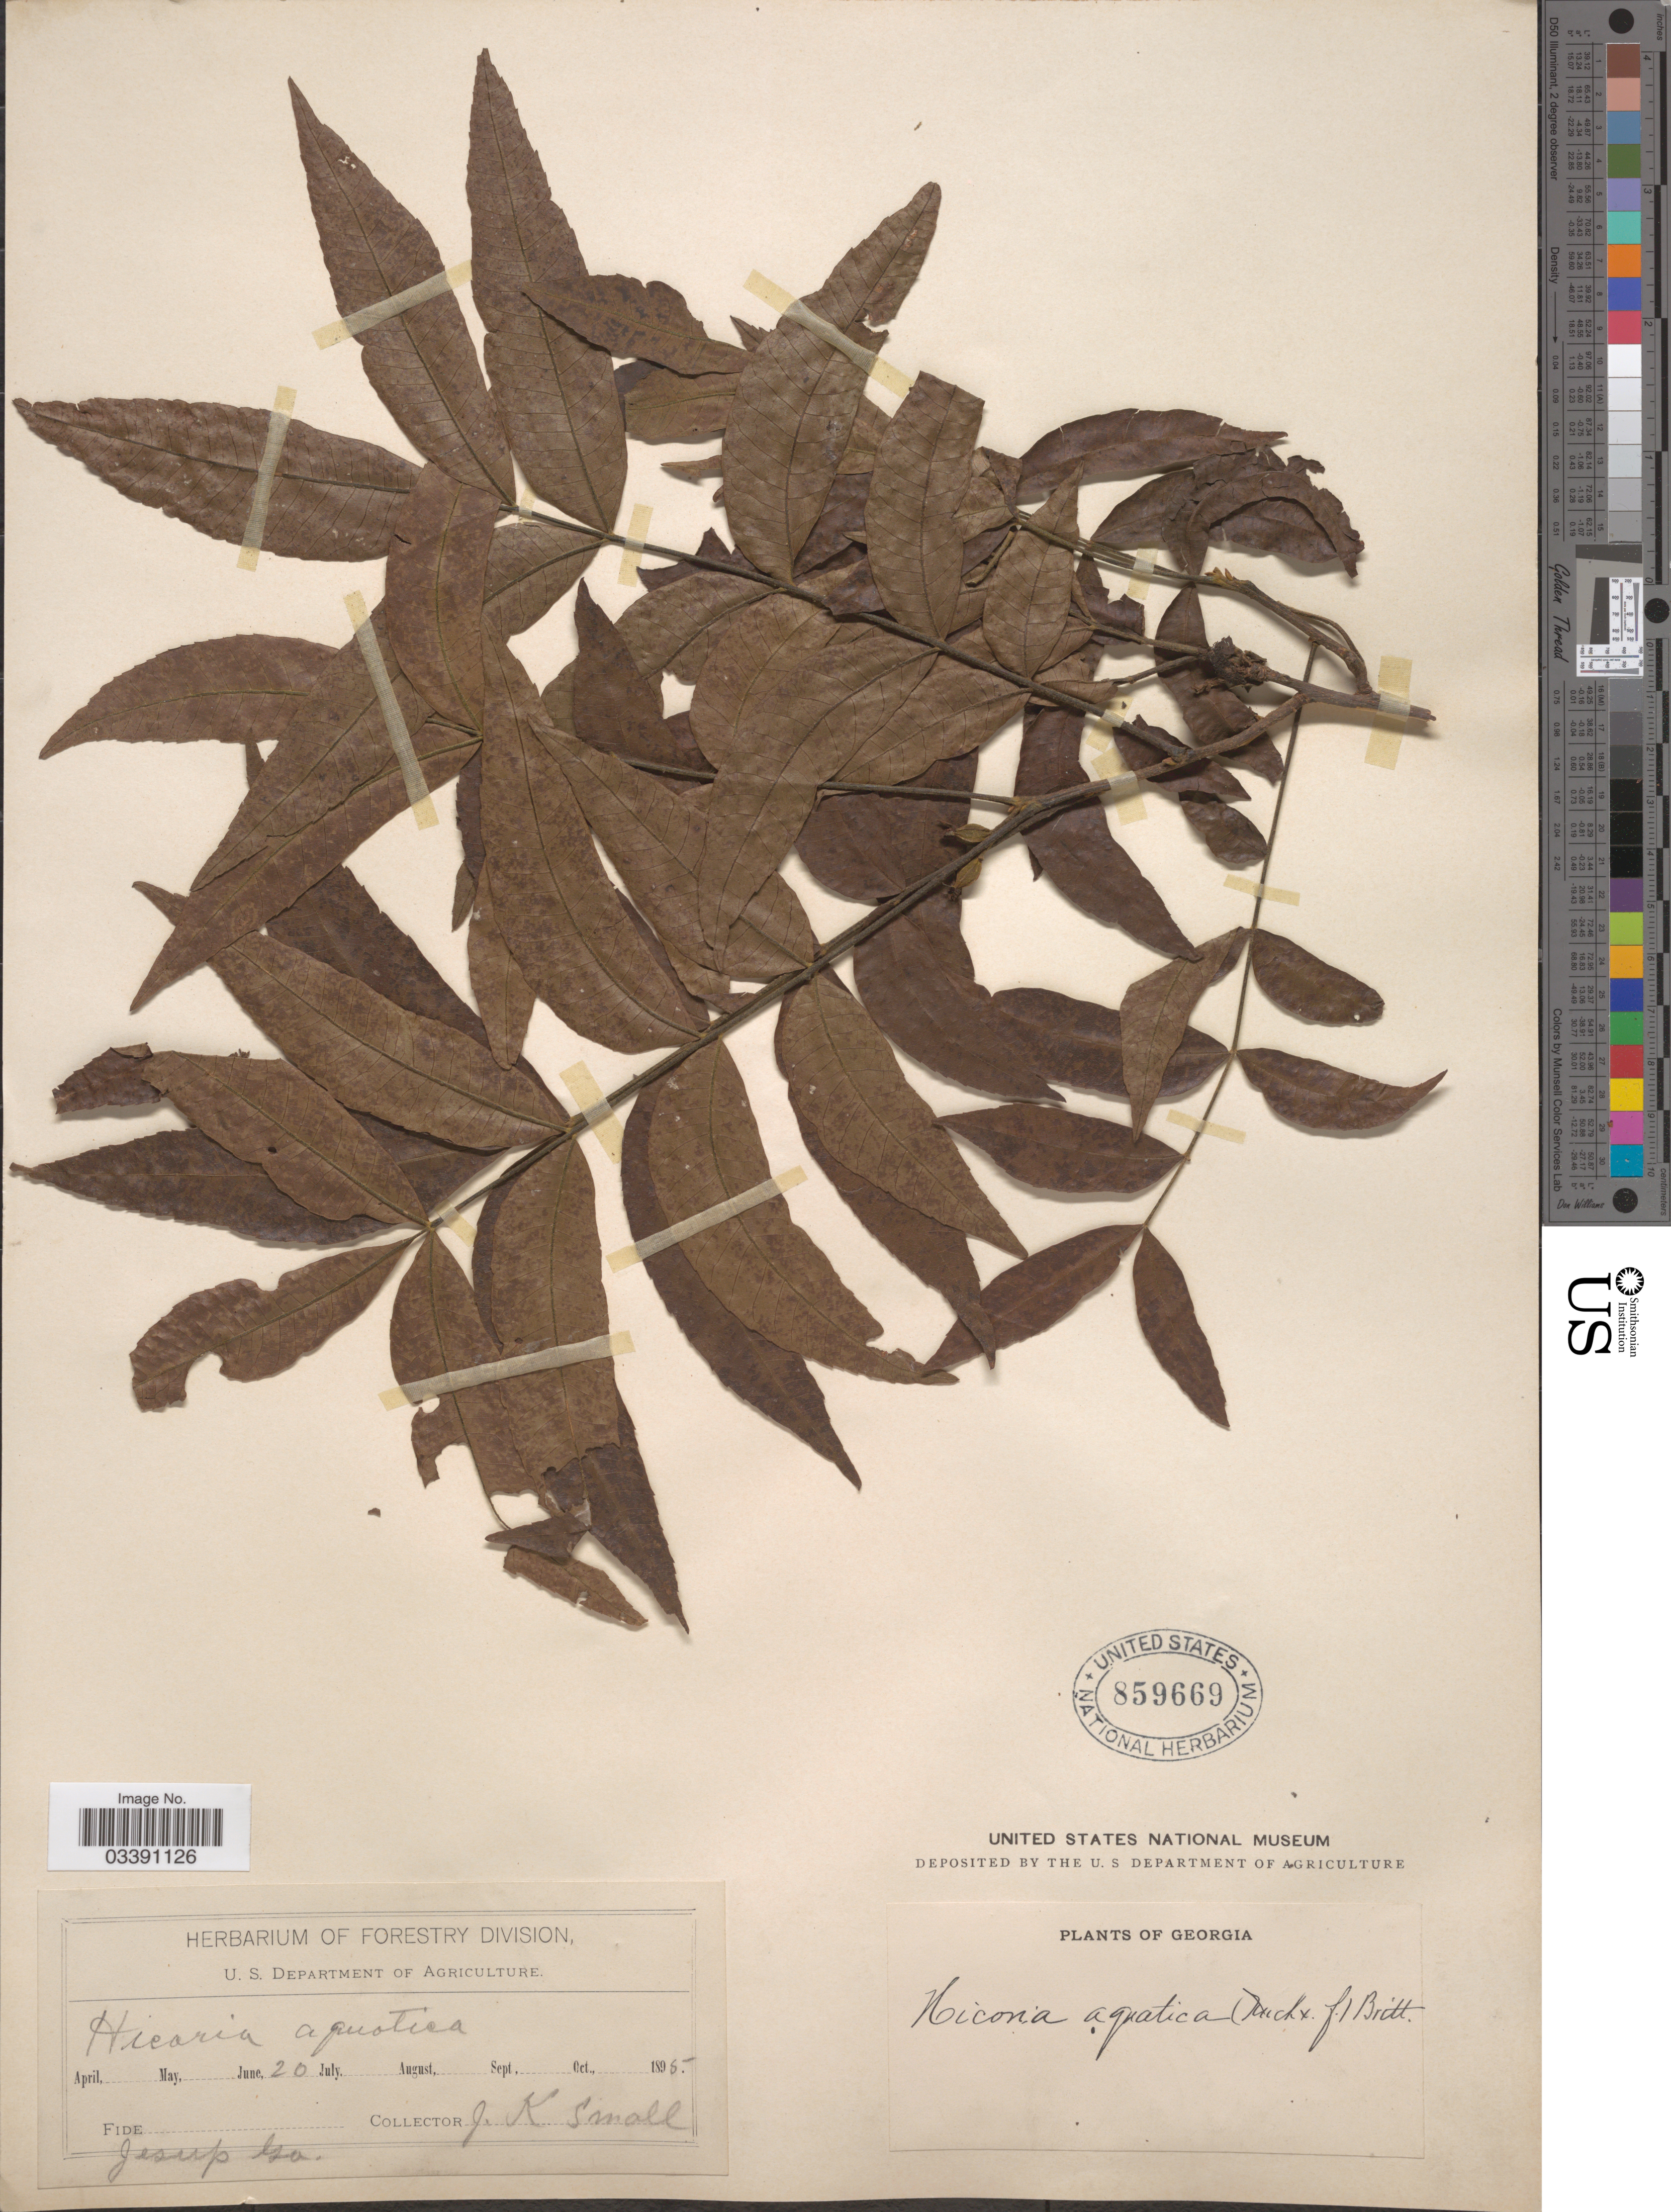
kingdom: Plantae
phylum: Tracheophyta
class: Magnoliopsida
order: Fagales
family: Juglandaceae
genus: Carya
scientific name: Carya aquatica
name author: (F. Michx.) Nutt.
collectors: J. K. Small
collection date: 1895-06-20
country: United States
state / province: Georgia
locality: Jesup.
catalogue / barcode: US 859669